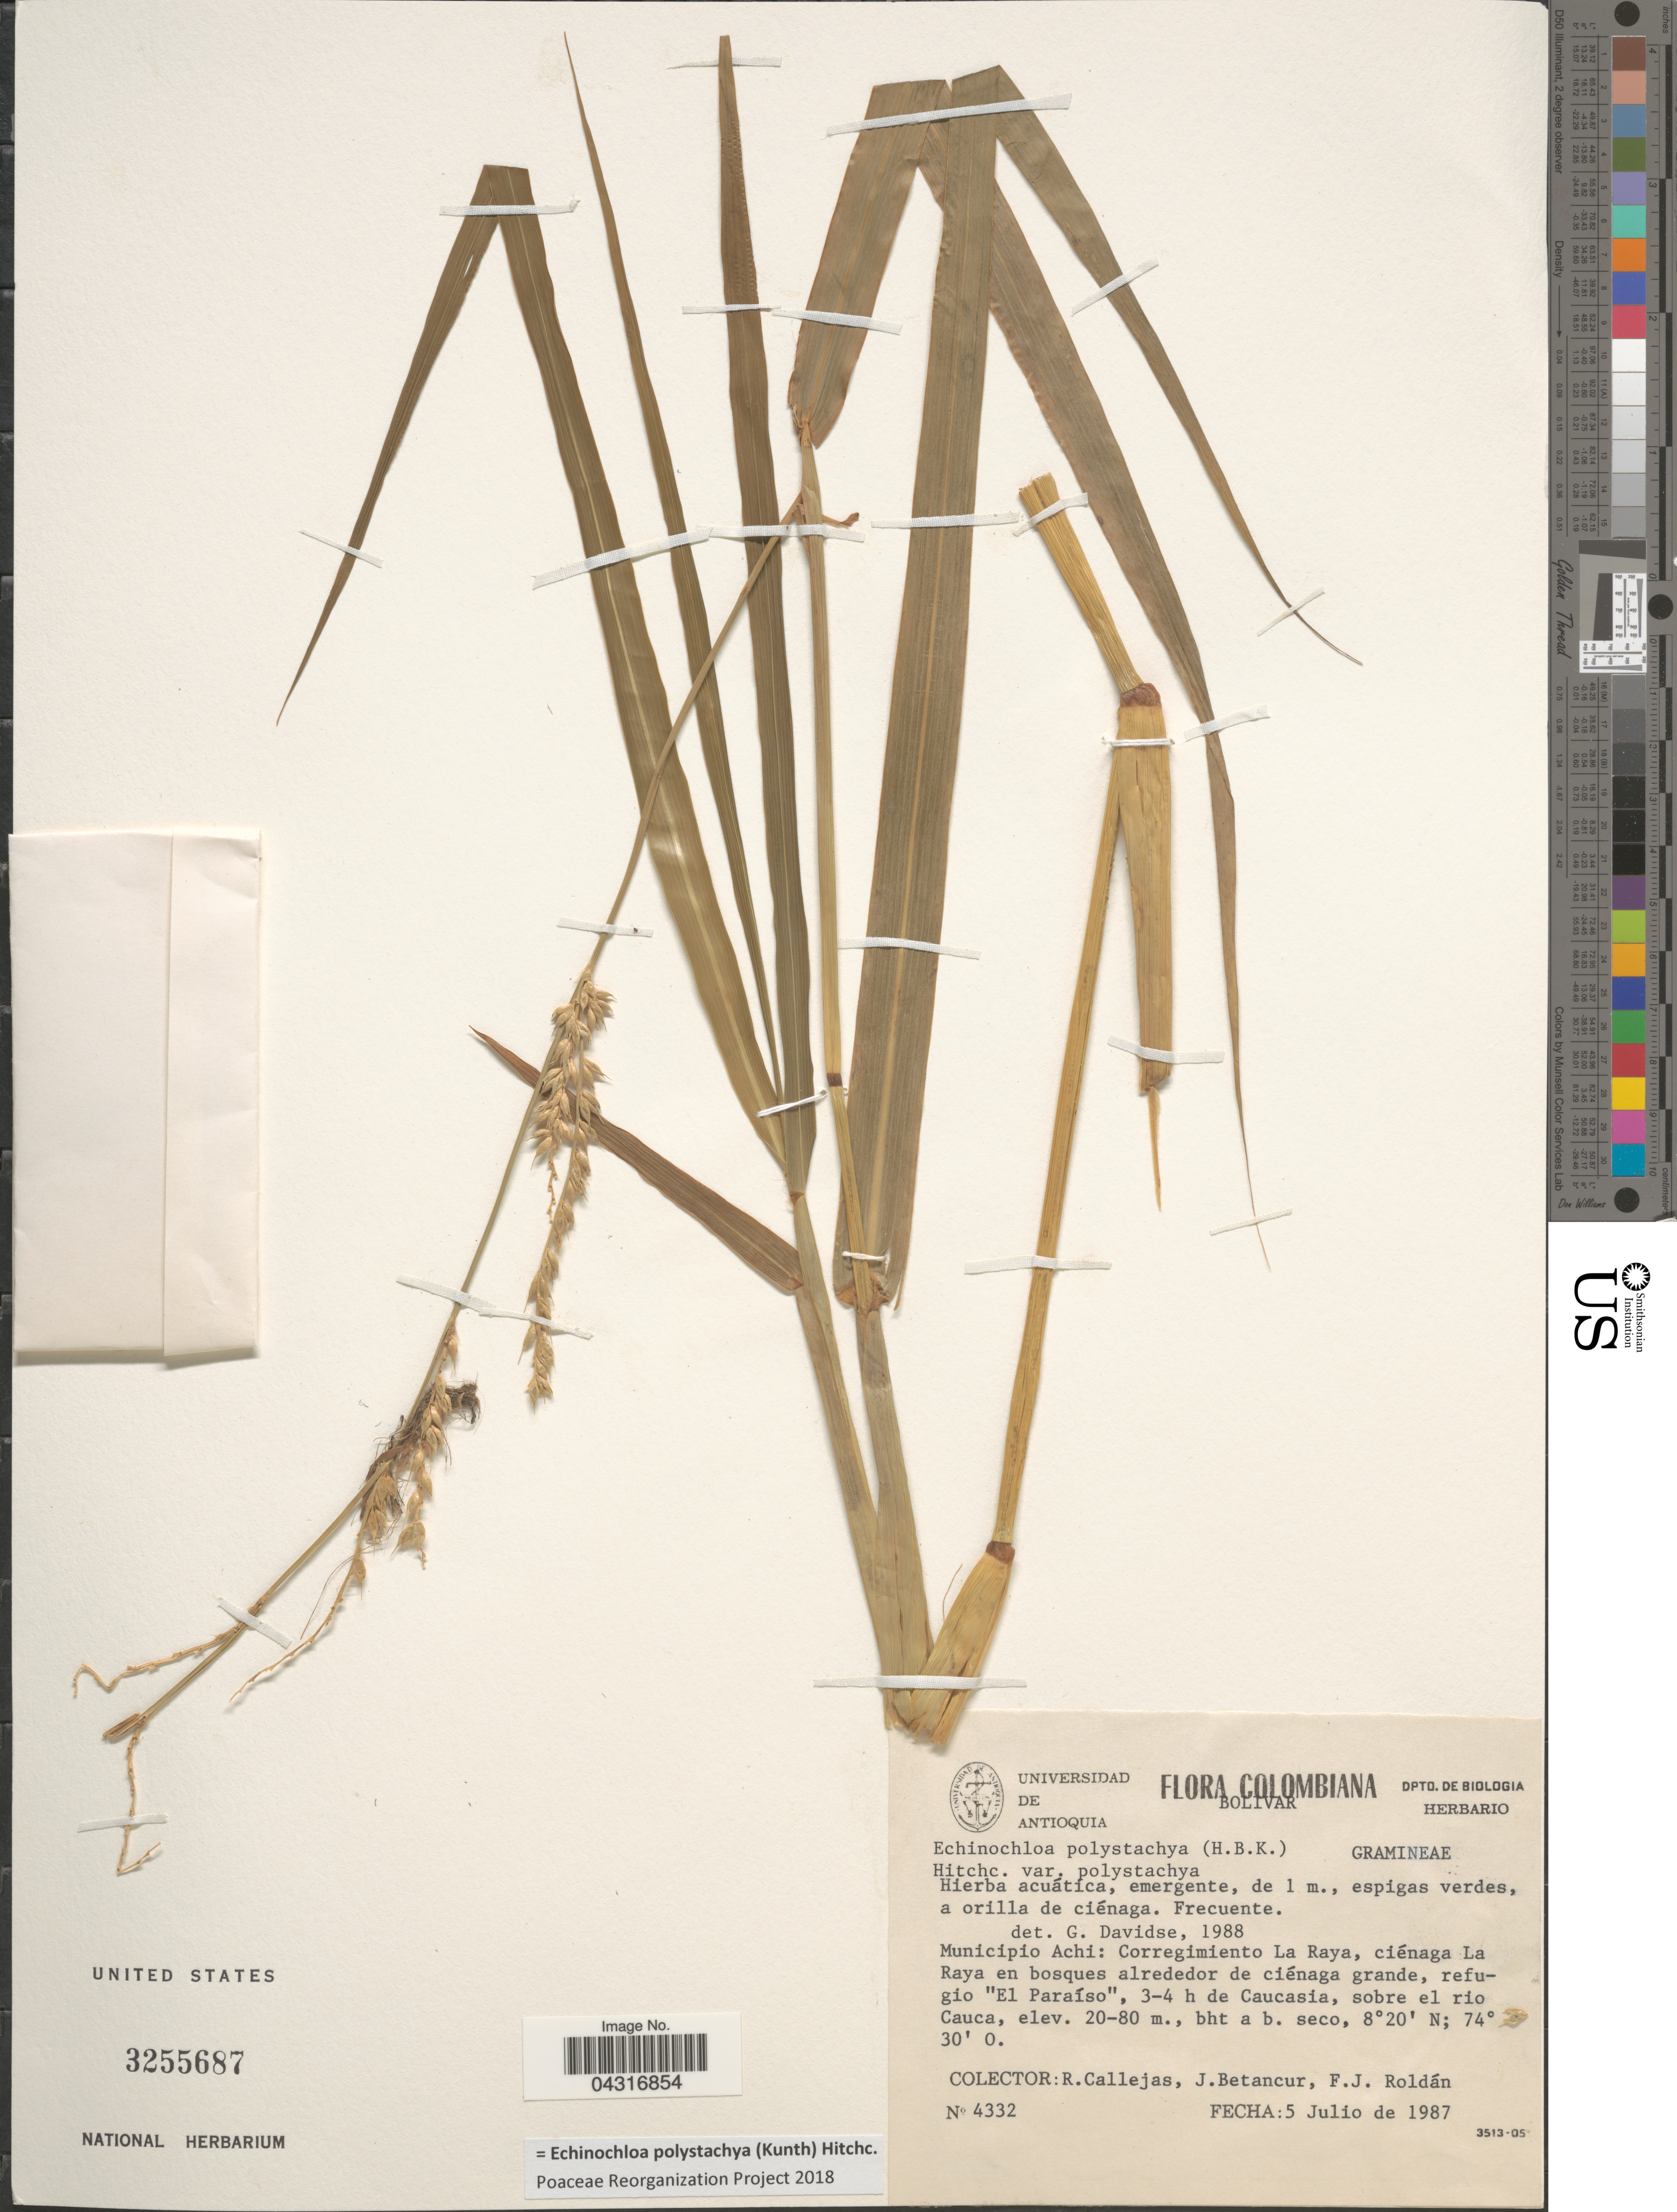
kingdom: Plantae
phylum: Tracheophyta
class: Liliopsida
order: Poales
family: Poaceae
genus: Echinochloa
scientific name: Echinochloa polystachya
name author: (Kunth) Hitchc.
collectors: R. Callejas, J. Betancur & F. J. Roldán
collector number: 4332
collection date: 1987-07-05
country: Colombia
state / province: Bolívar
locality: Municipio Achi: Corregimiento La Raya, ciénaga La Raya en bosques alrededor de ciénaga grande, refugio "El Paraíso", 3-4 h de Caucasia, sobre el rio Cauca.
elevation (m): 20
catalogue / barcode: US 3255687